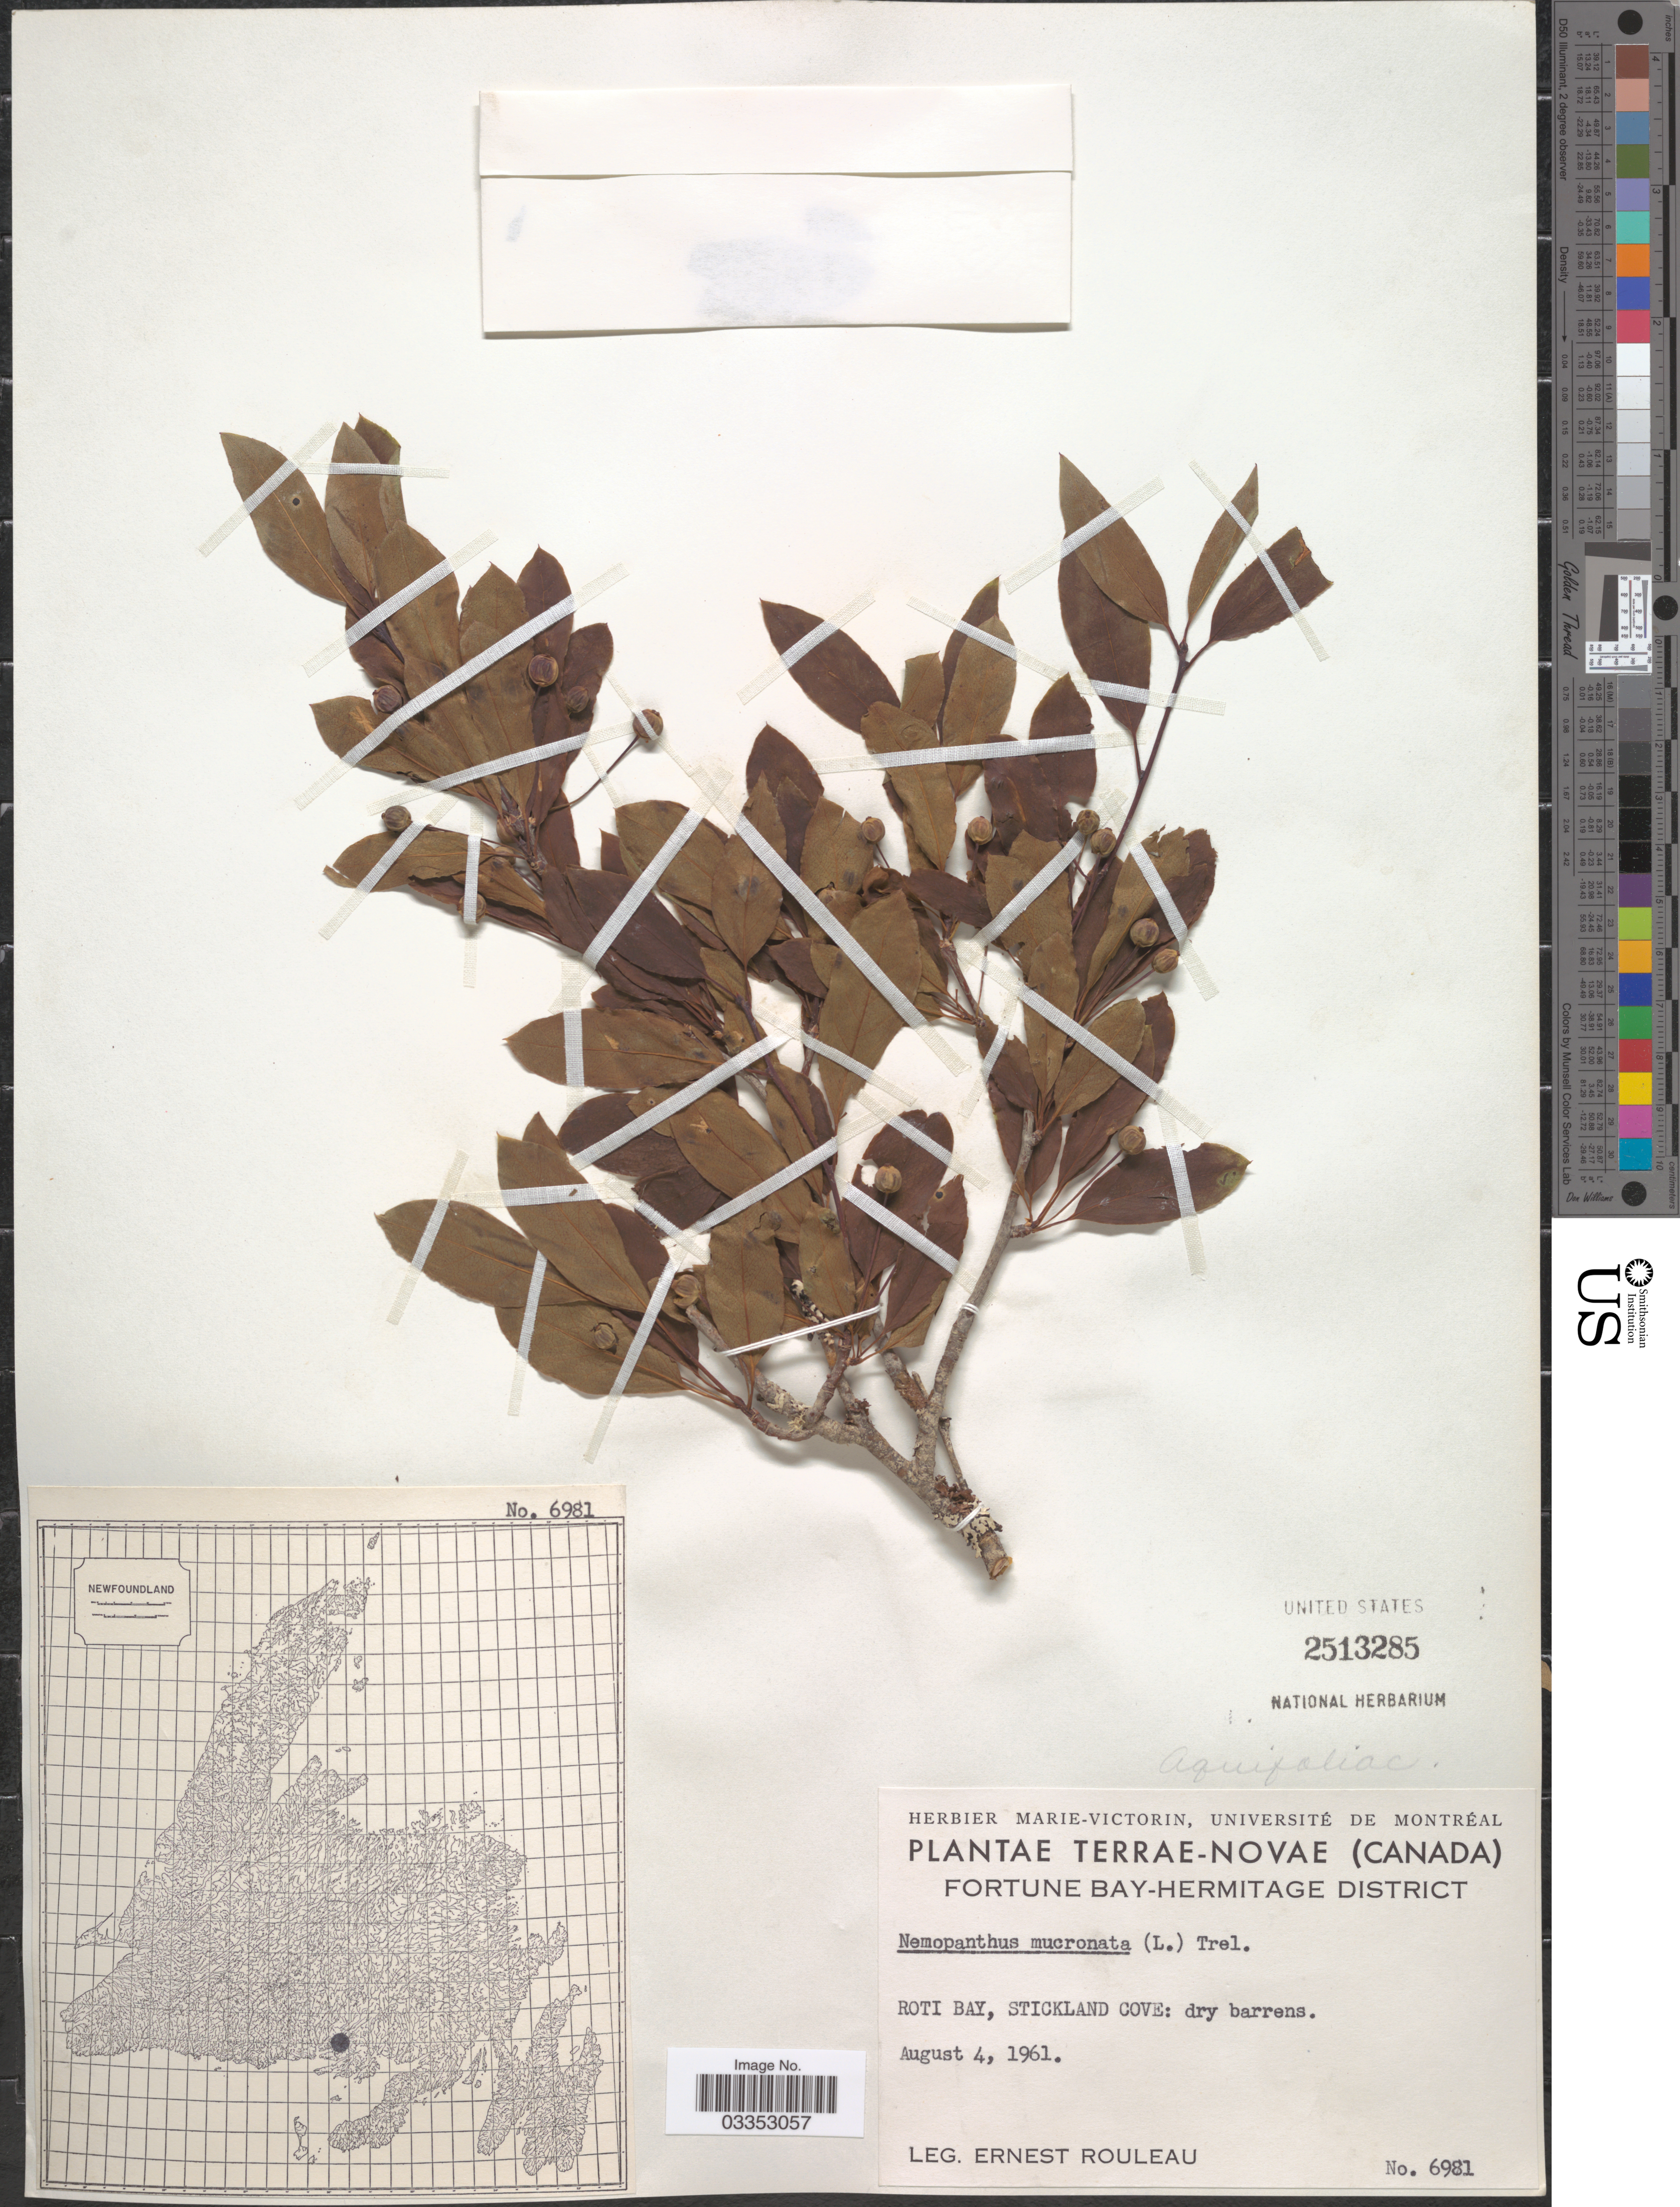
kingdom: Plantae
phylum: Tracheophyta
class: Magnoliopsida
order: Aquifoliales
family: Aquifoliaceae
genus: Nemopanthus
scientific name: Nemopanthus mucronatus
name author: (L.) Trel.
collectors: E. Rouleau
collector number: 6981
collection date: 1961-08-04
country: Canada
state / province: Newfoundland and Labrador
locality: Terrae-Novae. Fortune Bay-Hermitage District. Roti Bay, Stickland Cove.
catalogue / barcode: US 2513285